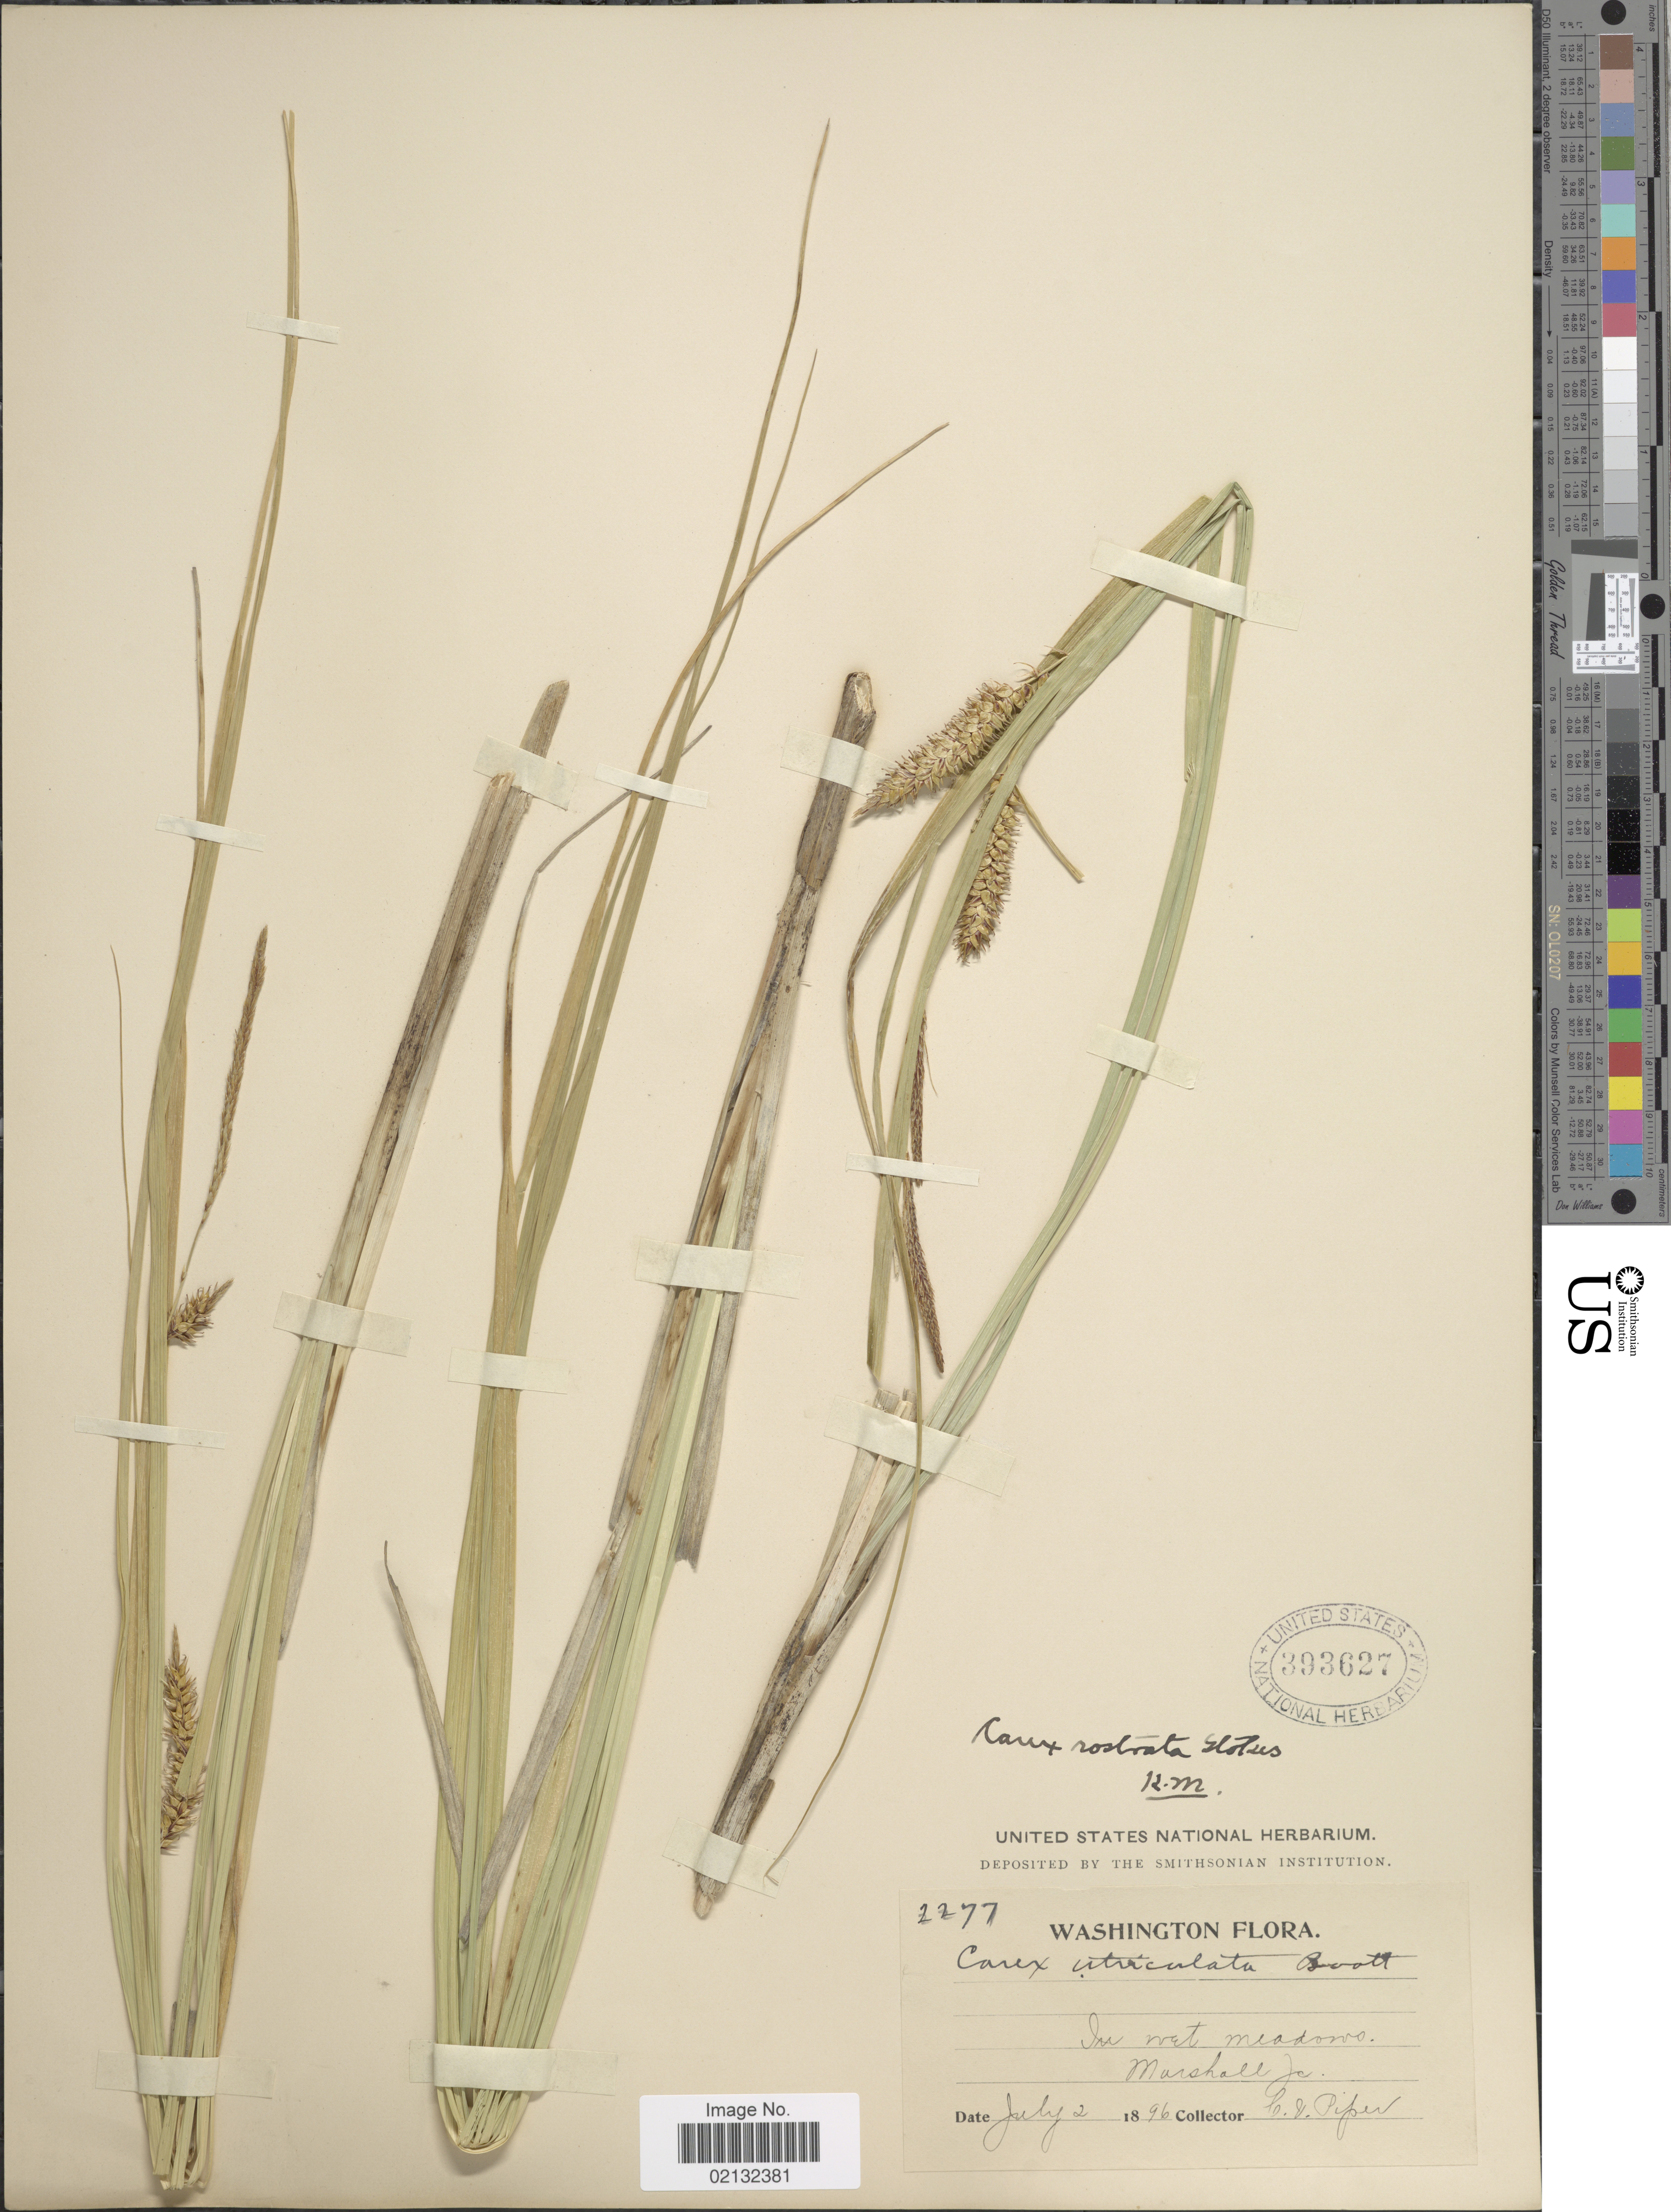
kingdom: Plantae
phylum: Tracheophyta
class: Liliopsida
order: Poales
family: Cyperaceae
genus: Carex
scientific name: Carex rostrata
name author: Stokes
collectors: C. V. Piper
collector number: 2277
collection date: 1896-07-02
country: United States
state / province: Washington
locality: In wet meadows, Marshall Jc.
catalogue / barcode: US 393627